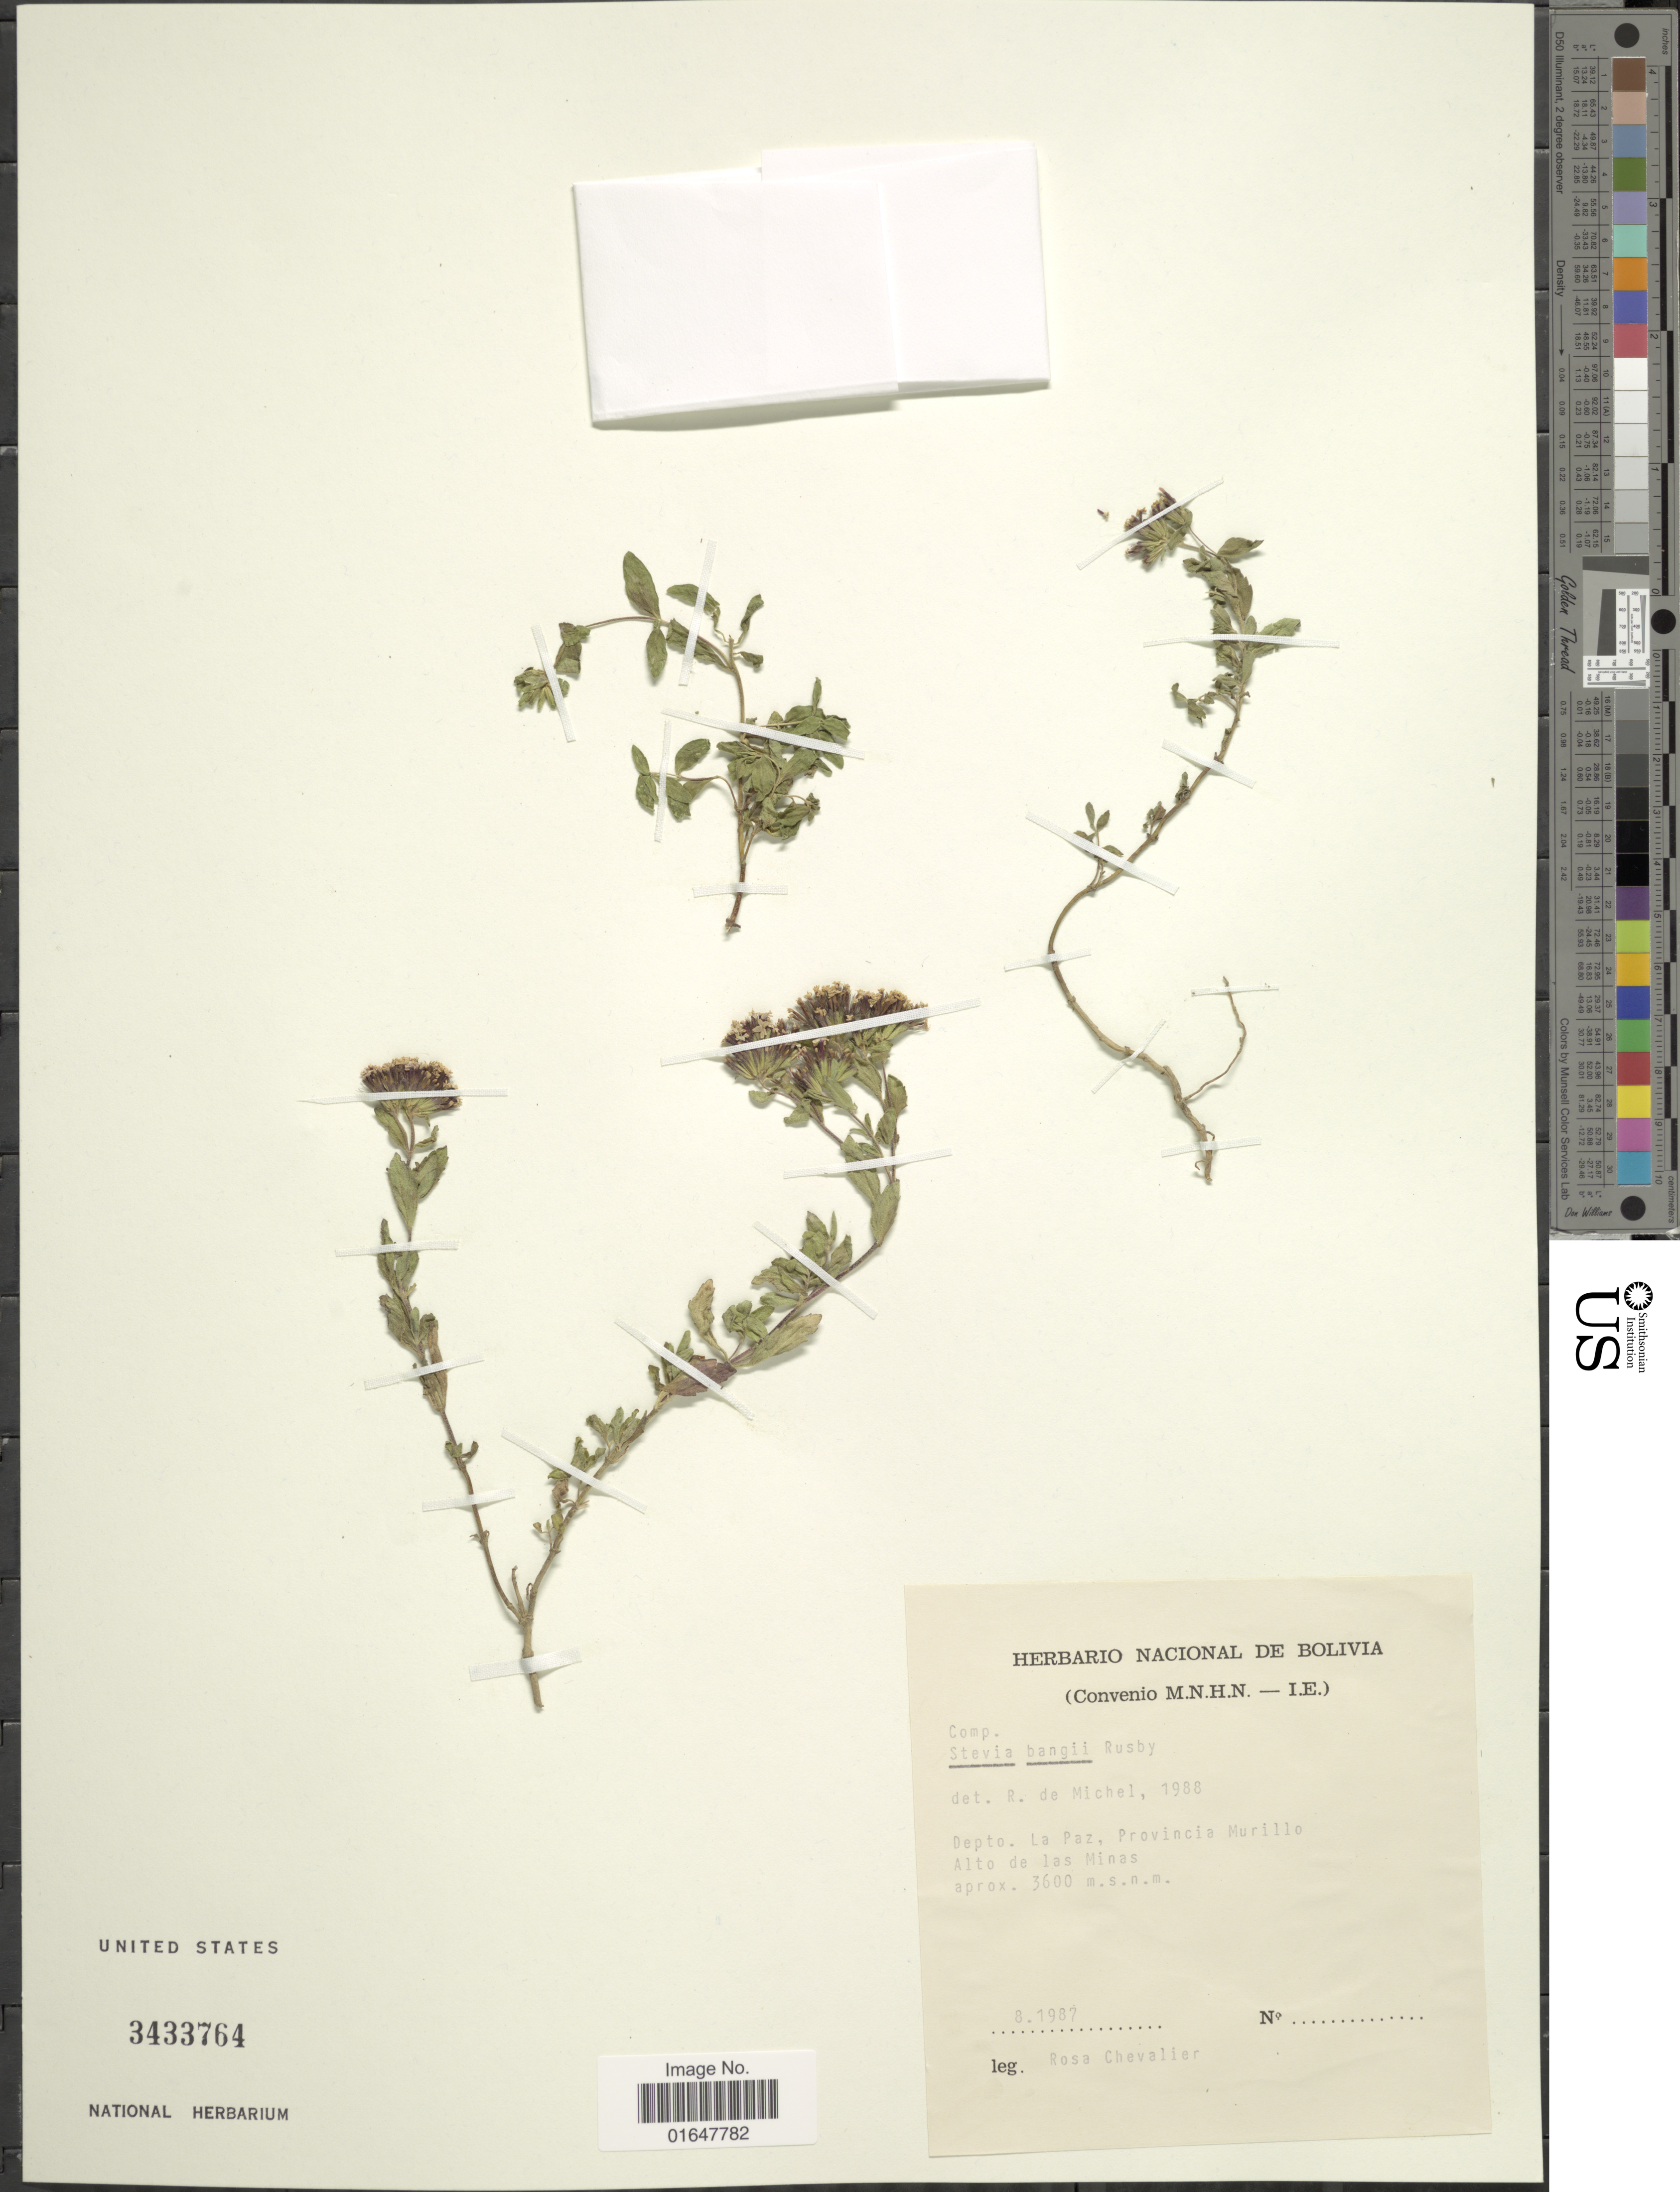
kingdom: Plantae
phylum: Tracheophyta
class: Magnoliopsida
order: Asterales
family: Asteraceae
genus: Stevia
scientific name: Stevia bangii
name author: Rusby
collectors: R. C. Chevalier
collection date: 1987-08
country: Bolivia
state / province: La Paz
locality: Provincia Murillo, Alto de las Minas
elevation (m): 3600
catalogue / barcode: US 3433764